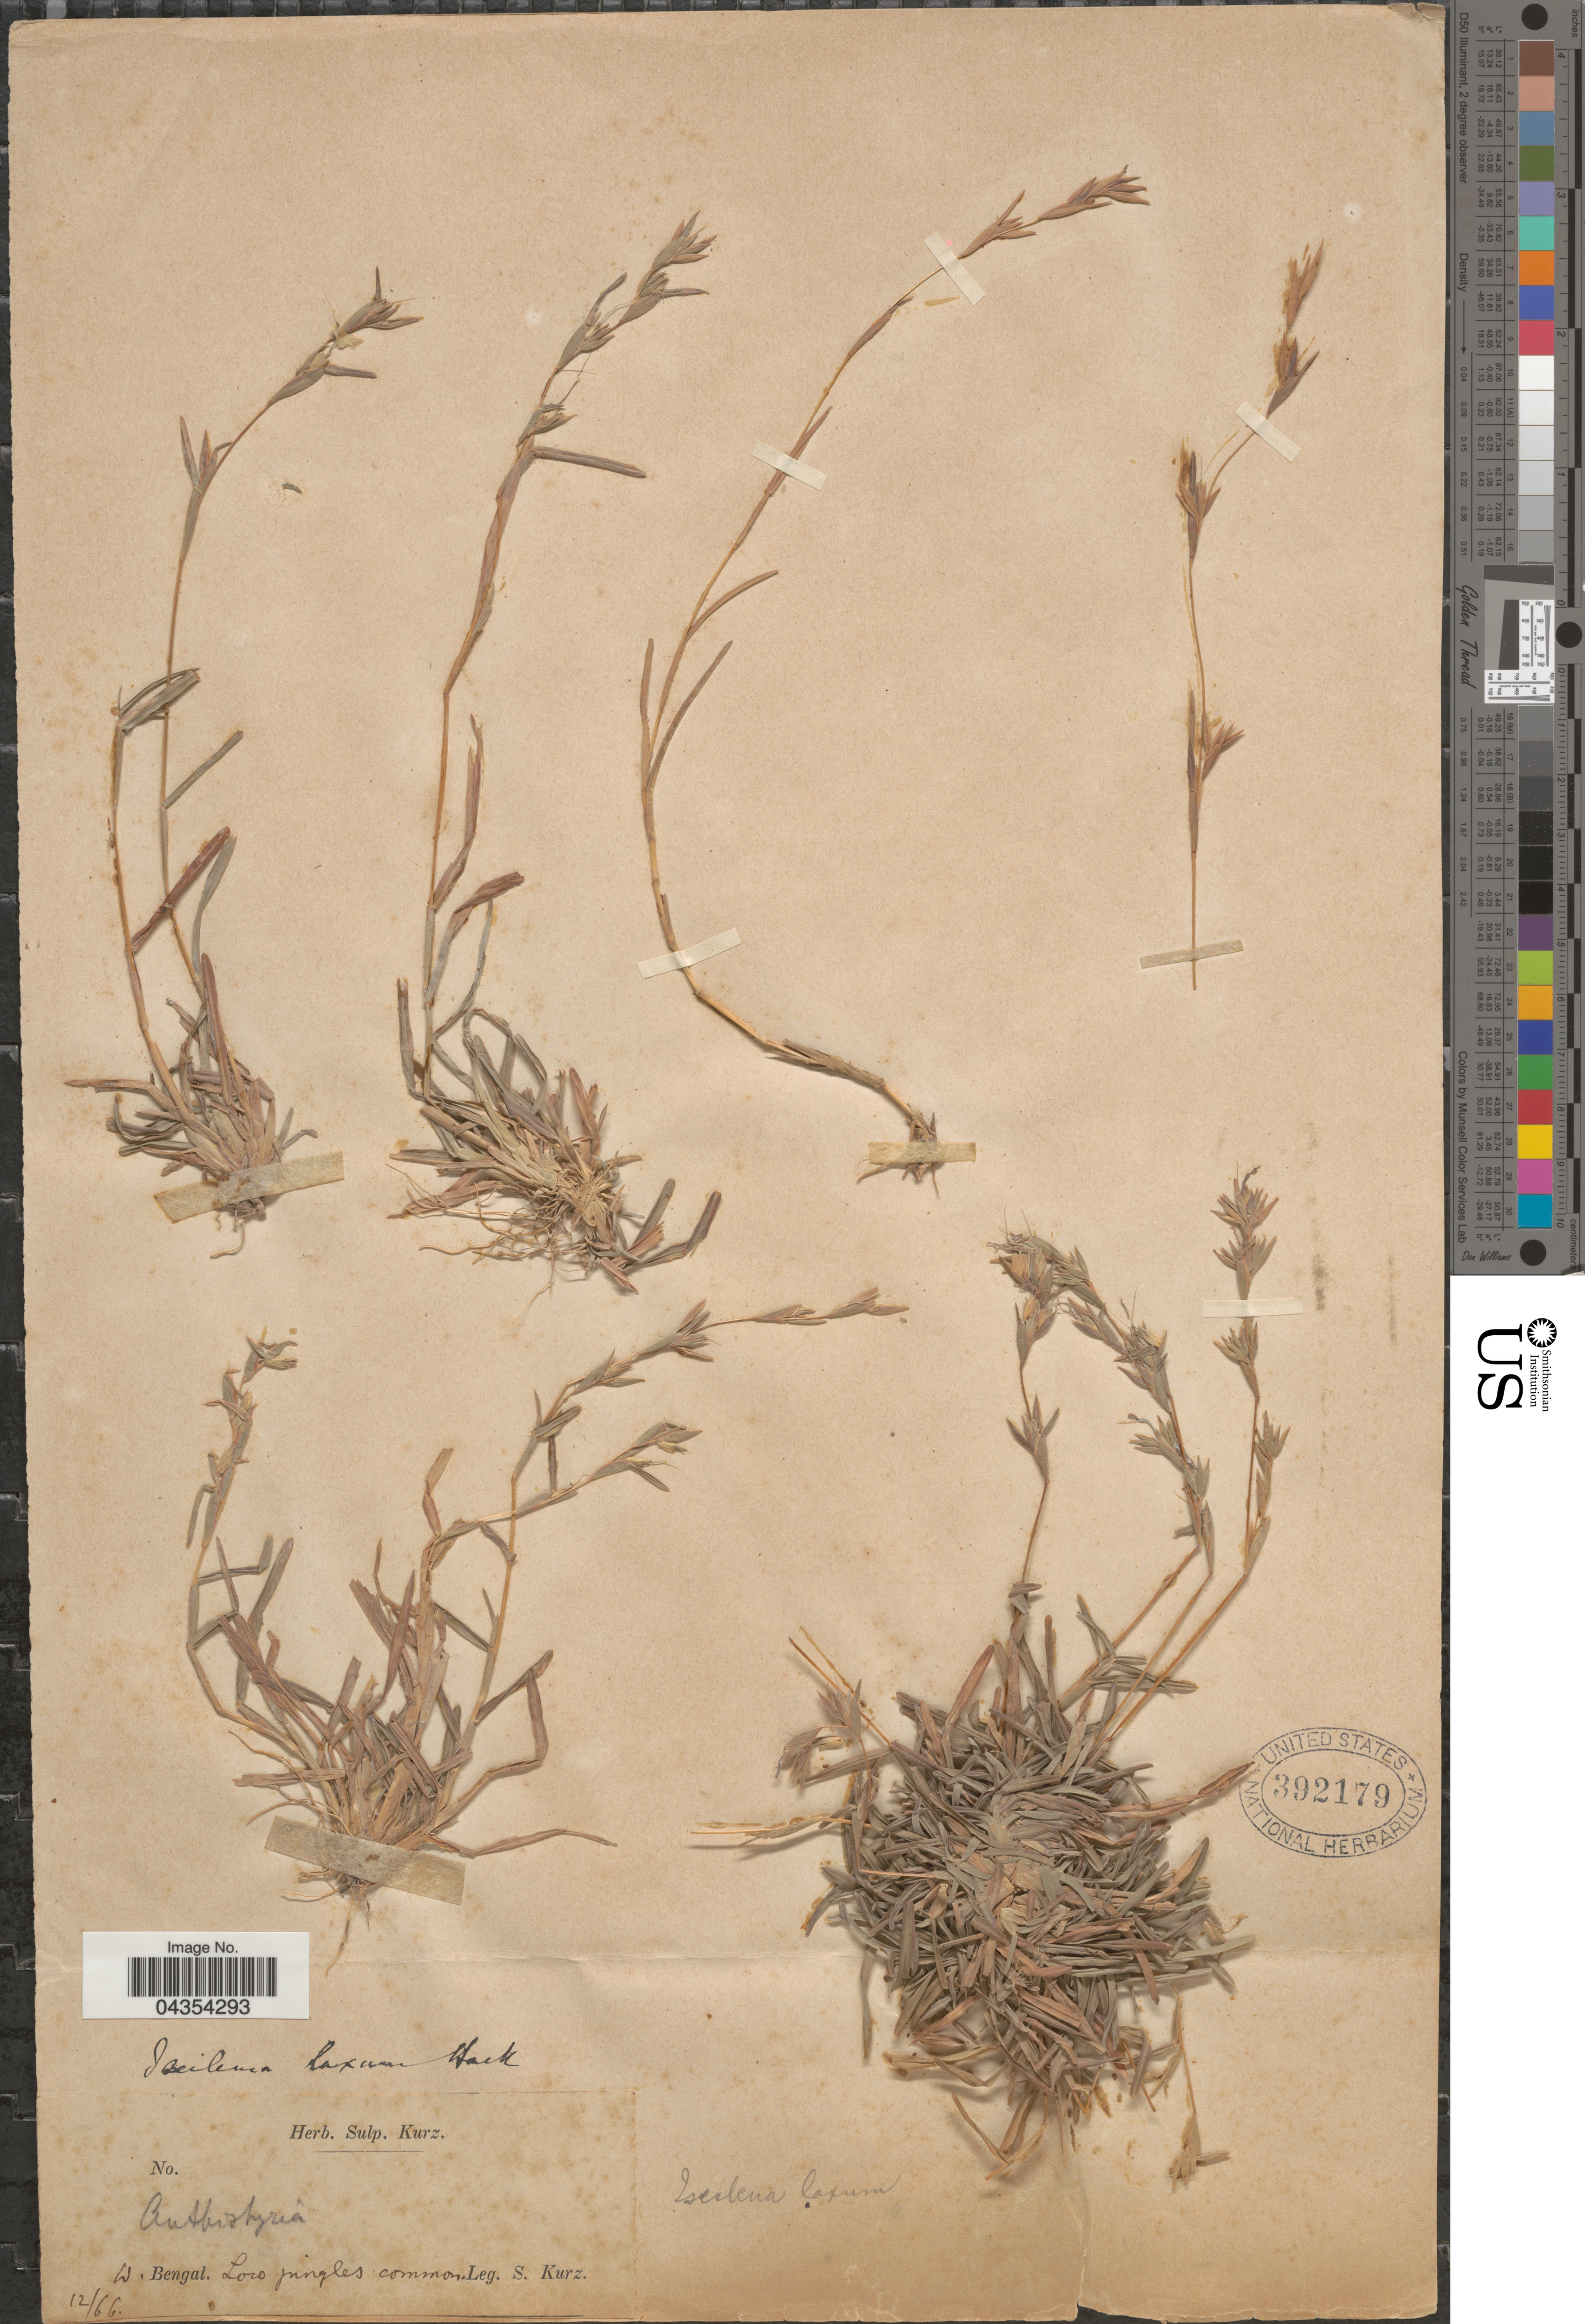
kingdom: Plantae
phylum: Tracheophyta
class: Liliopsida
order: Poales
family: Poaceae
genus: Iseilema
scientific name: Iseilema jainiana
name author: P. Umam. & P. Daniel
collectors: S. Kurz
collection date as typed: Transcribed d/m/y: /12/66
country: India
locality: W. Bengal.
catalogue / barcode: US 392179